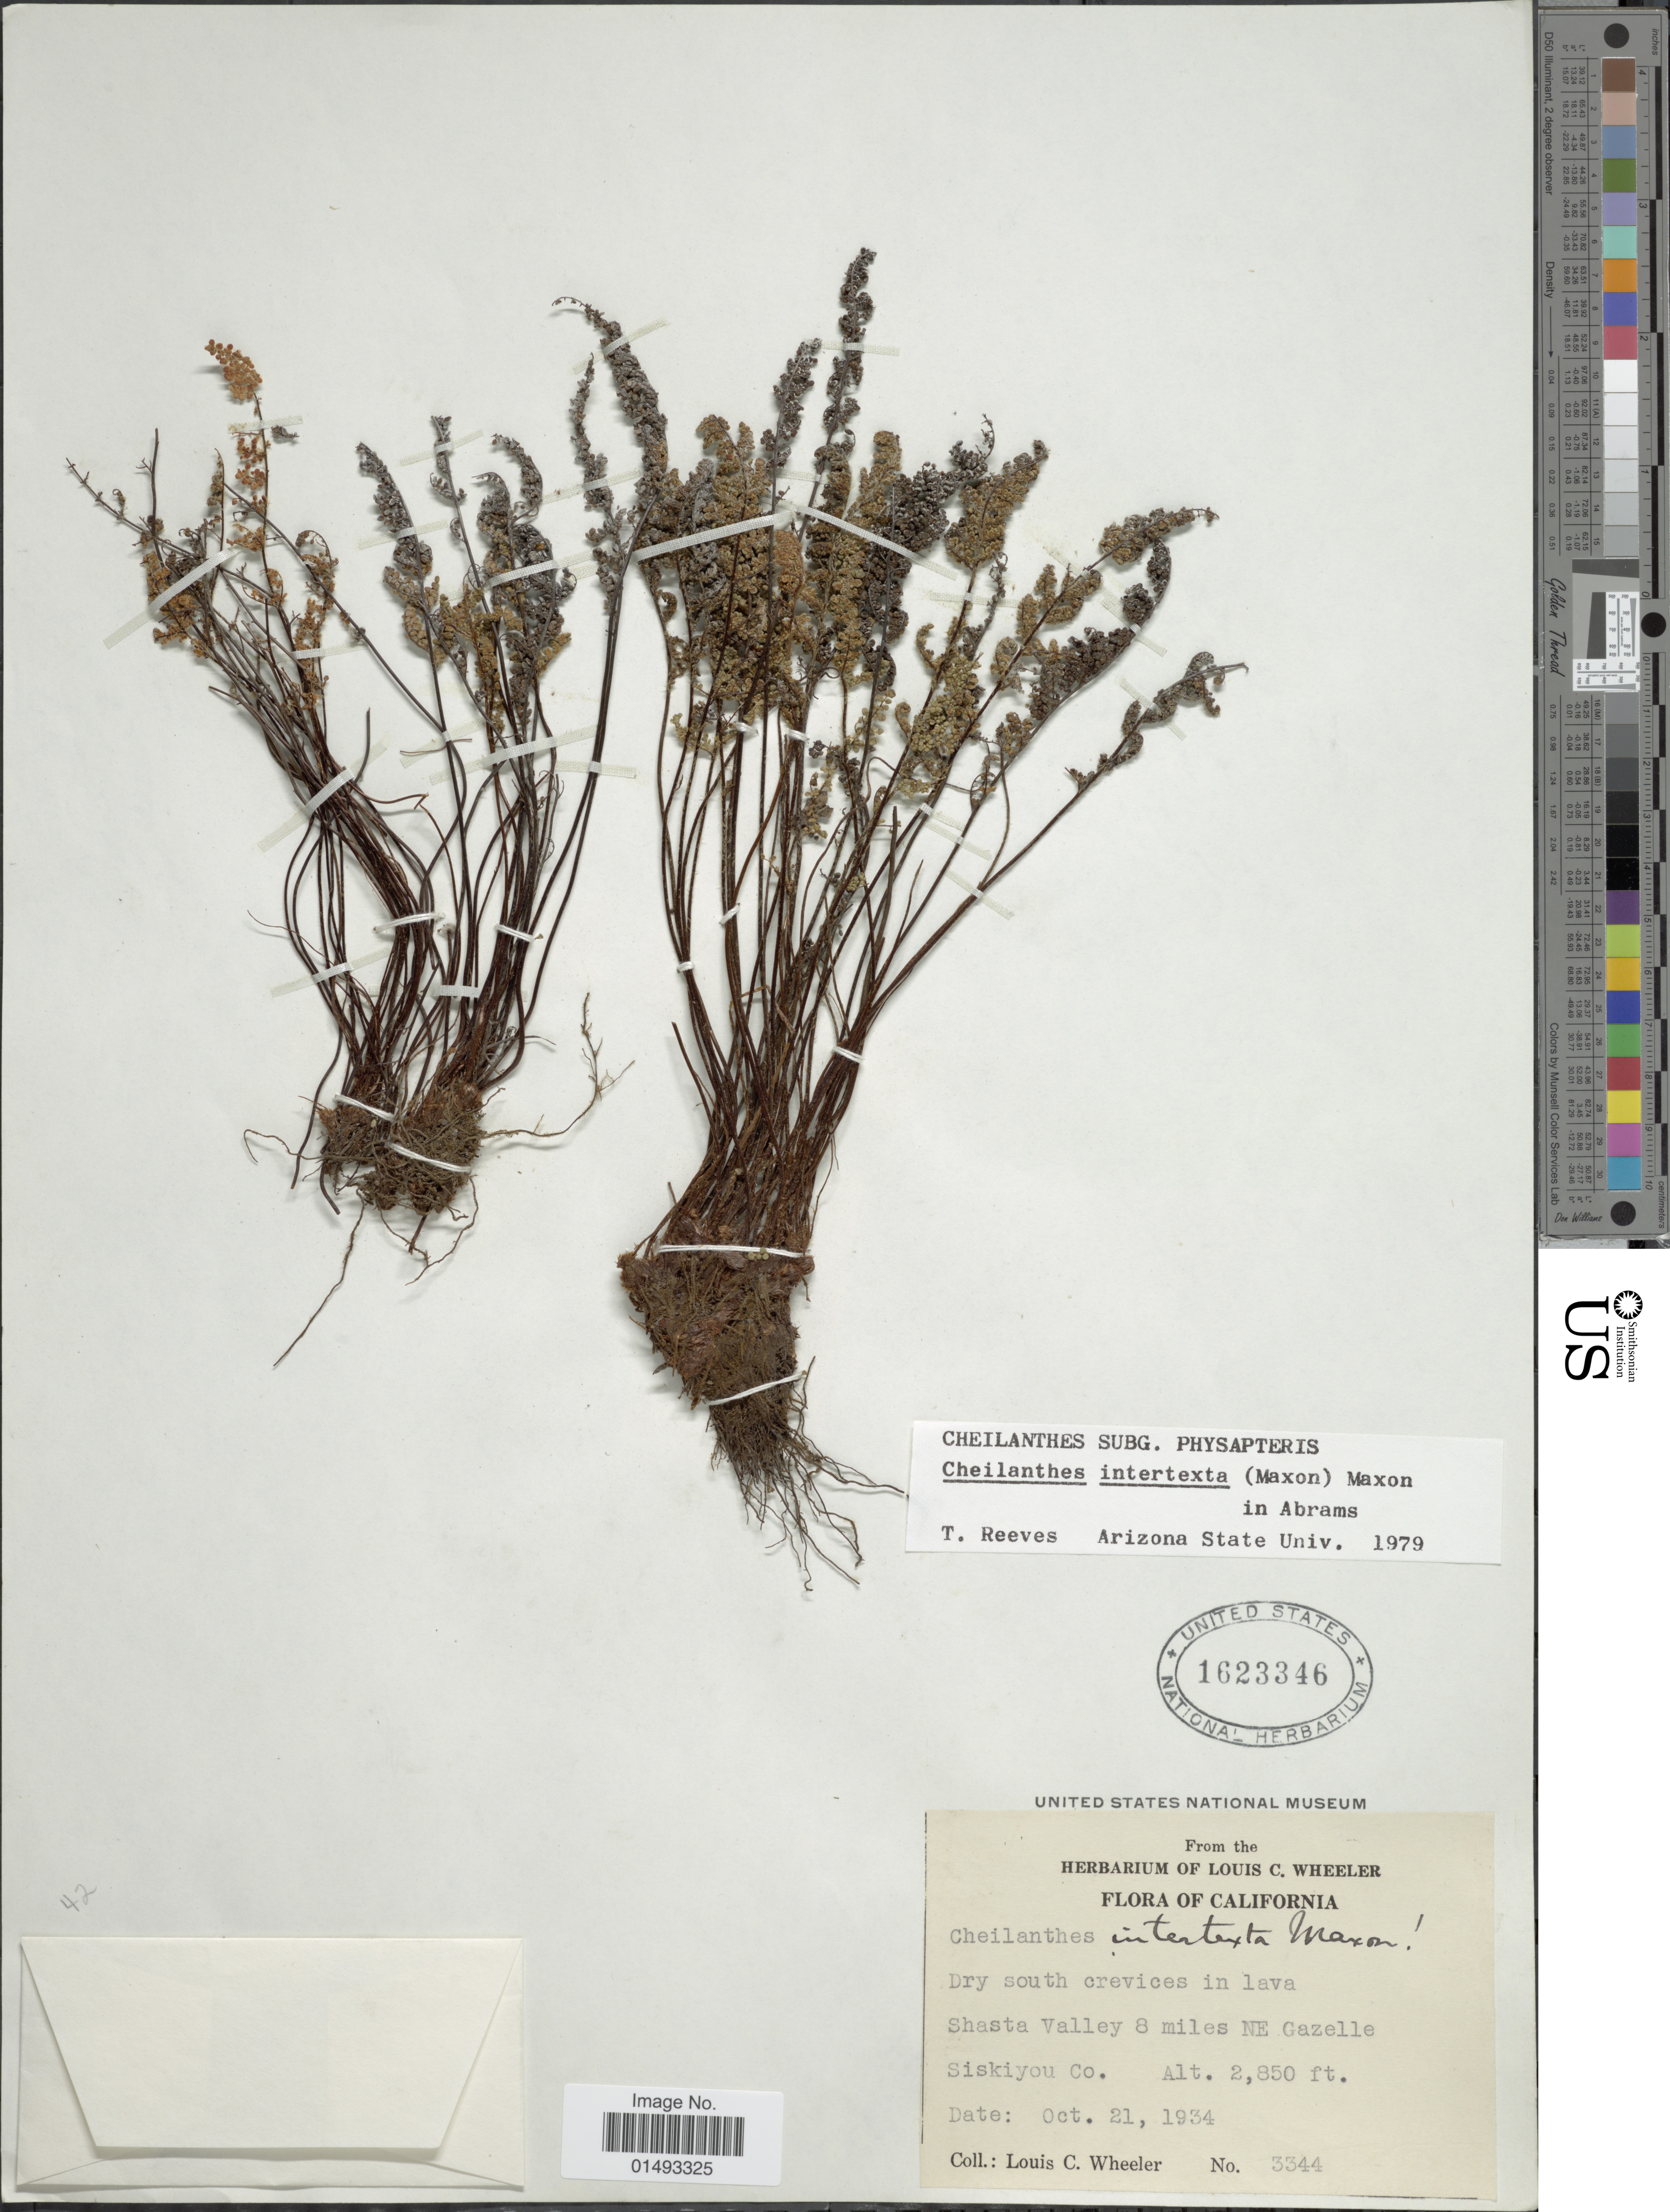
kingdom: Plantae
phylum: Tracheophyta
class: Polypodiopsida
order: Polypodiales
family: Pteridaceae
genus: Myriopteris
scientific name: Myriopteris intertexta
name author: (Maxon) Grusz & Windham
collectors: L. C. Wheeler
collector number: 3344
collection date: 1934-10-21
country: United States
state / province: California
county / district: Siskiyou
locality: Dry south crevices in lava Shasta Valley 8 miles NE Gazelle Siskiyou Co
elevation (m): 869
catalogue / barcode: US 1623346